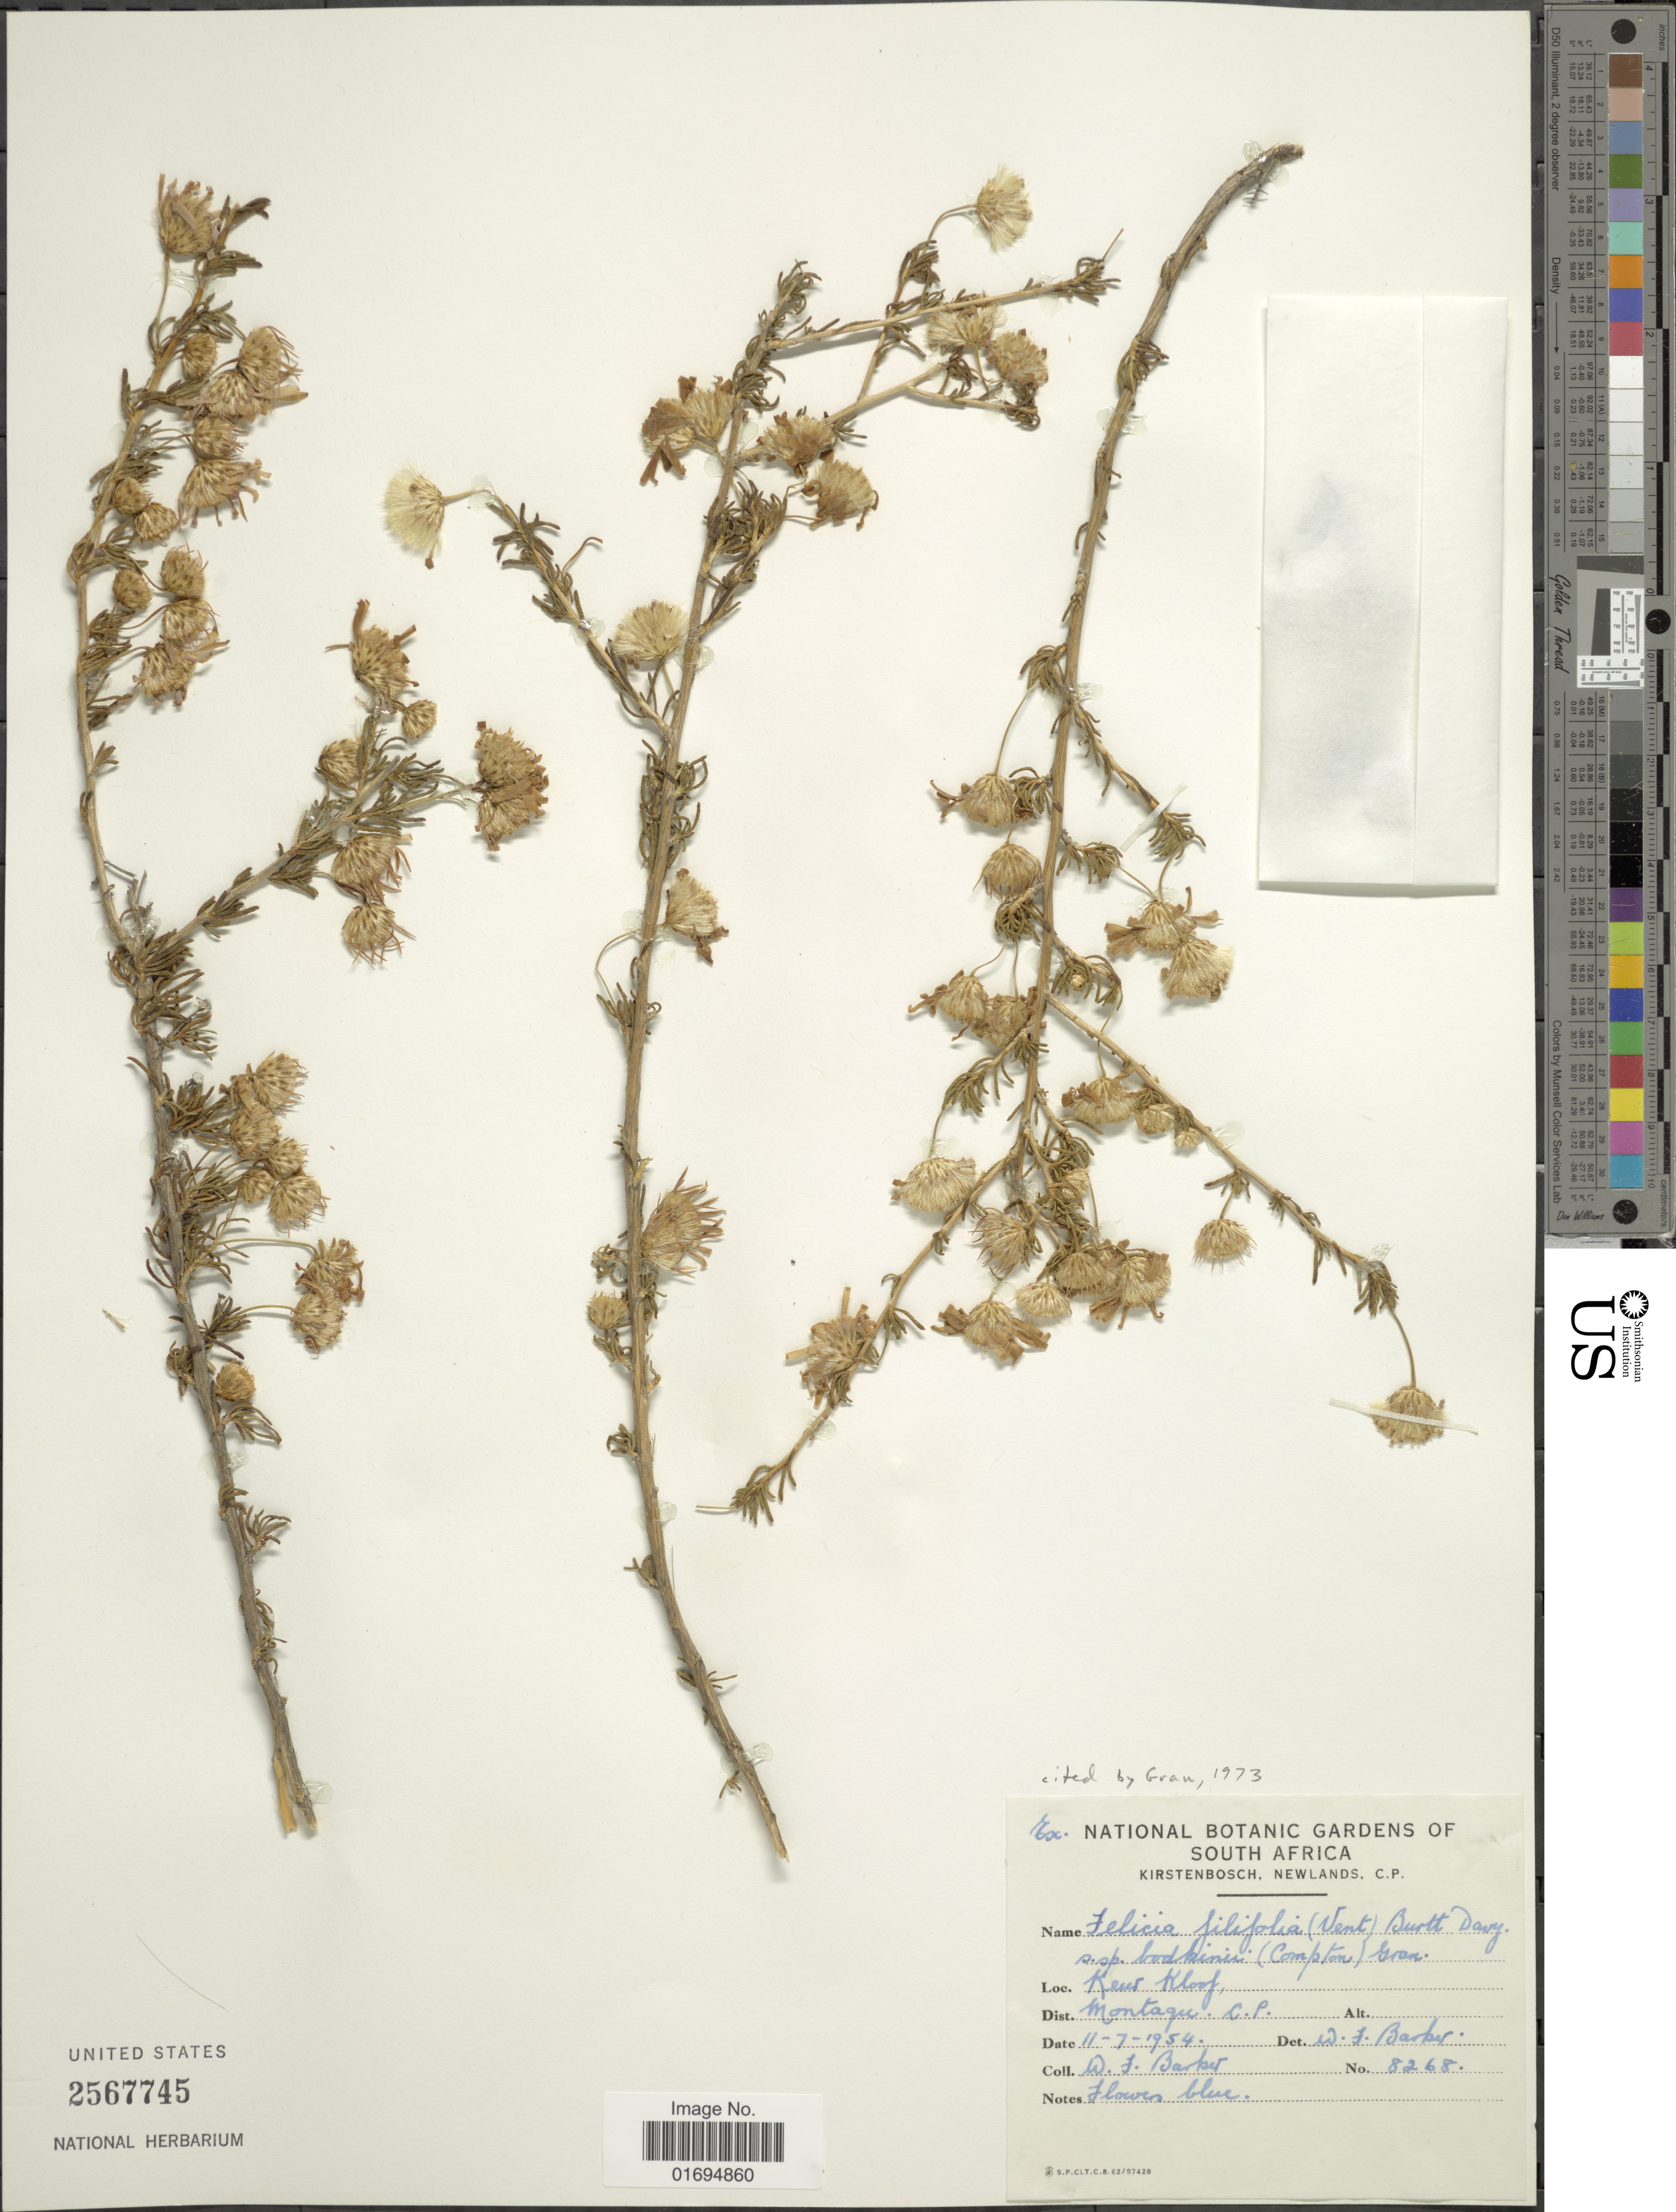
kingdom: Plantae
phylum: Tracheophyta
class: Magnoliopsida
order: Asterales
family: Asteraceae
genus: Felicia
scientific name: Felicia filifolia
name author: (Vent.) Burtt Davy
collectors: W. T. Baker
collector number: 8268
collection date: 1954-07-11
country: South Africa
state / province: Western Cape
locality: Kleur Kloof, Montagu, C. P.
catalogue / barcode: US 2567745